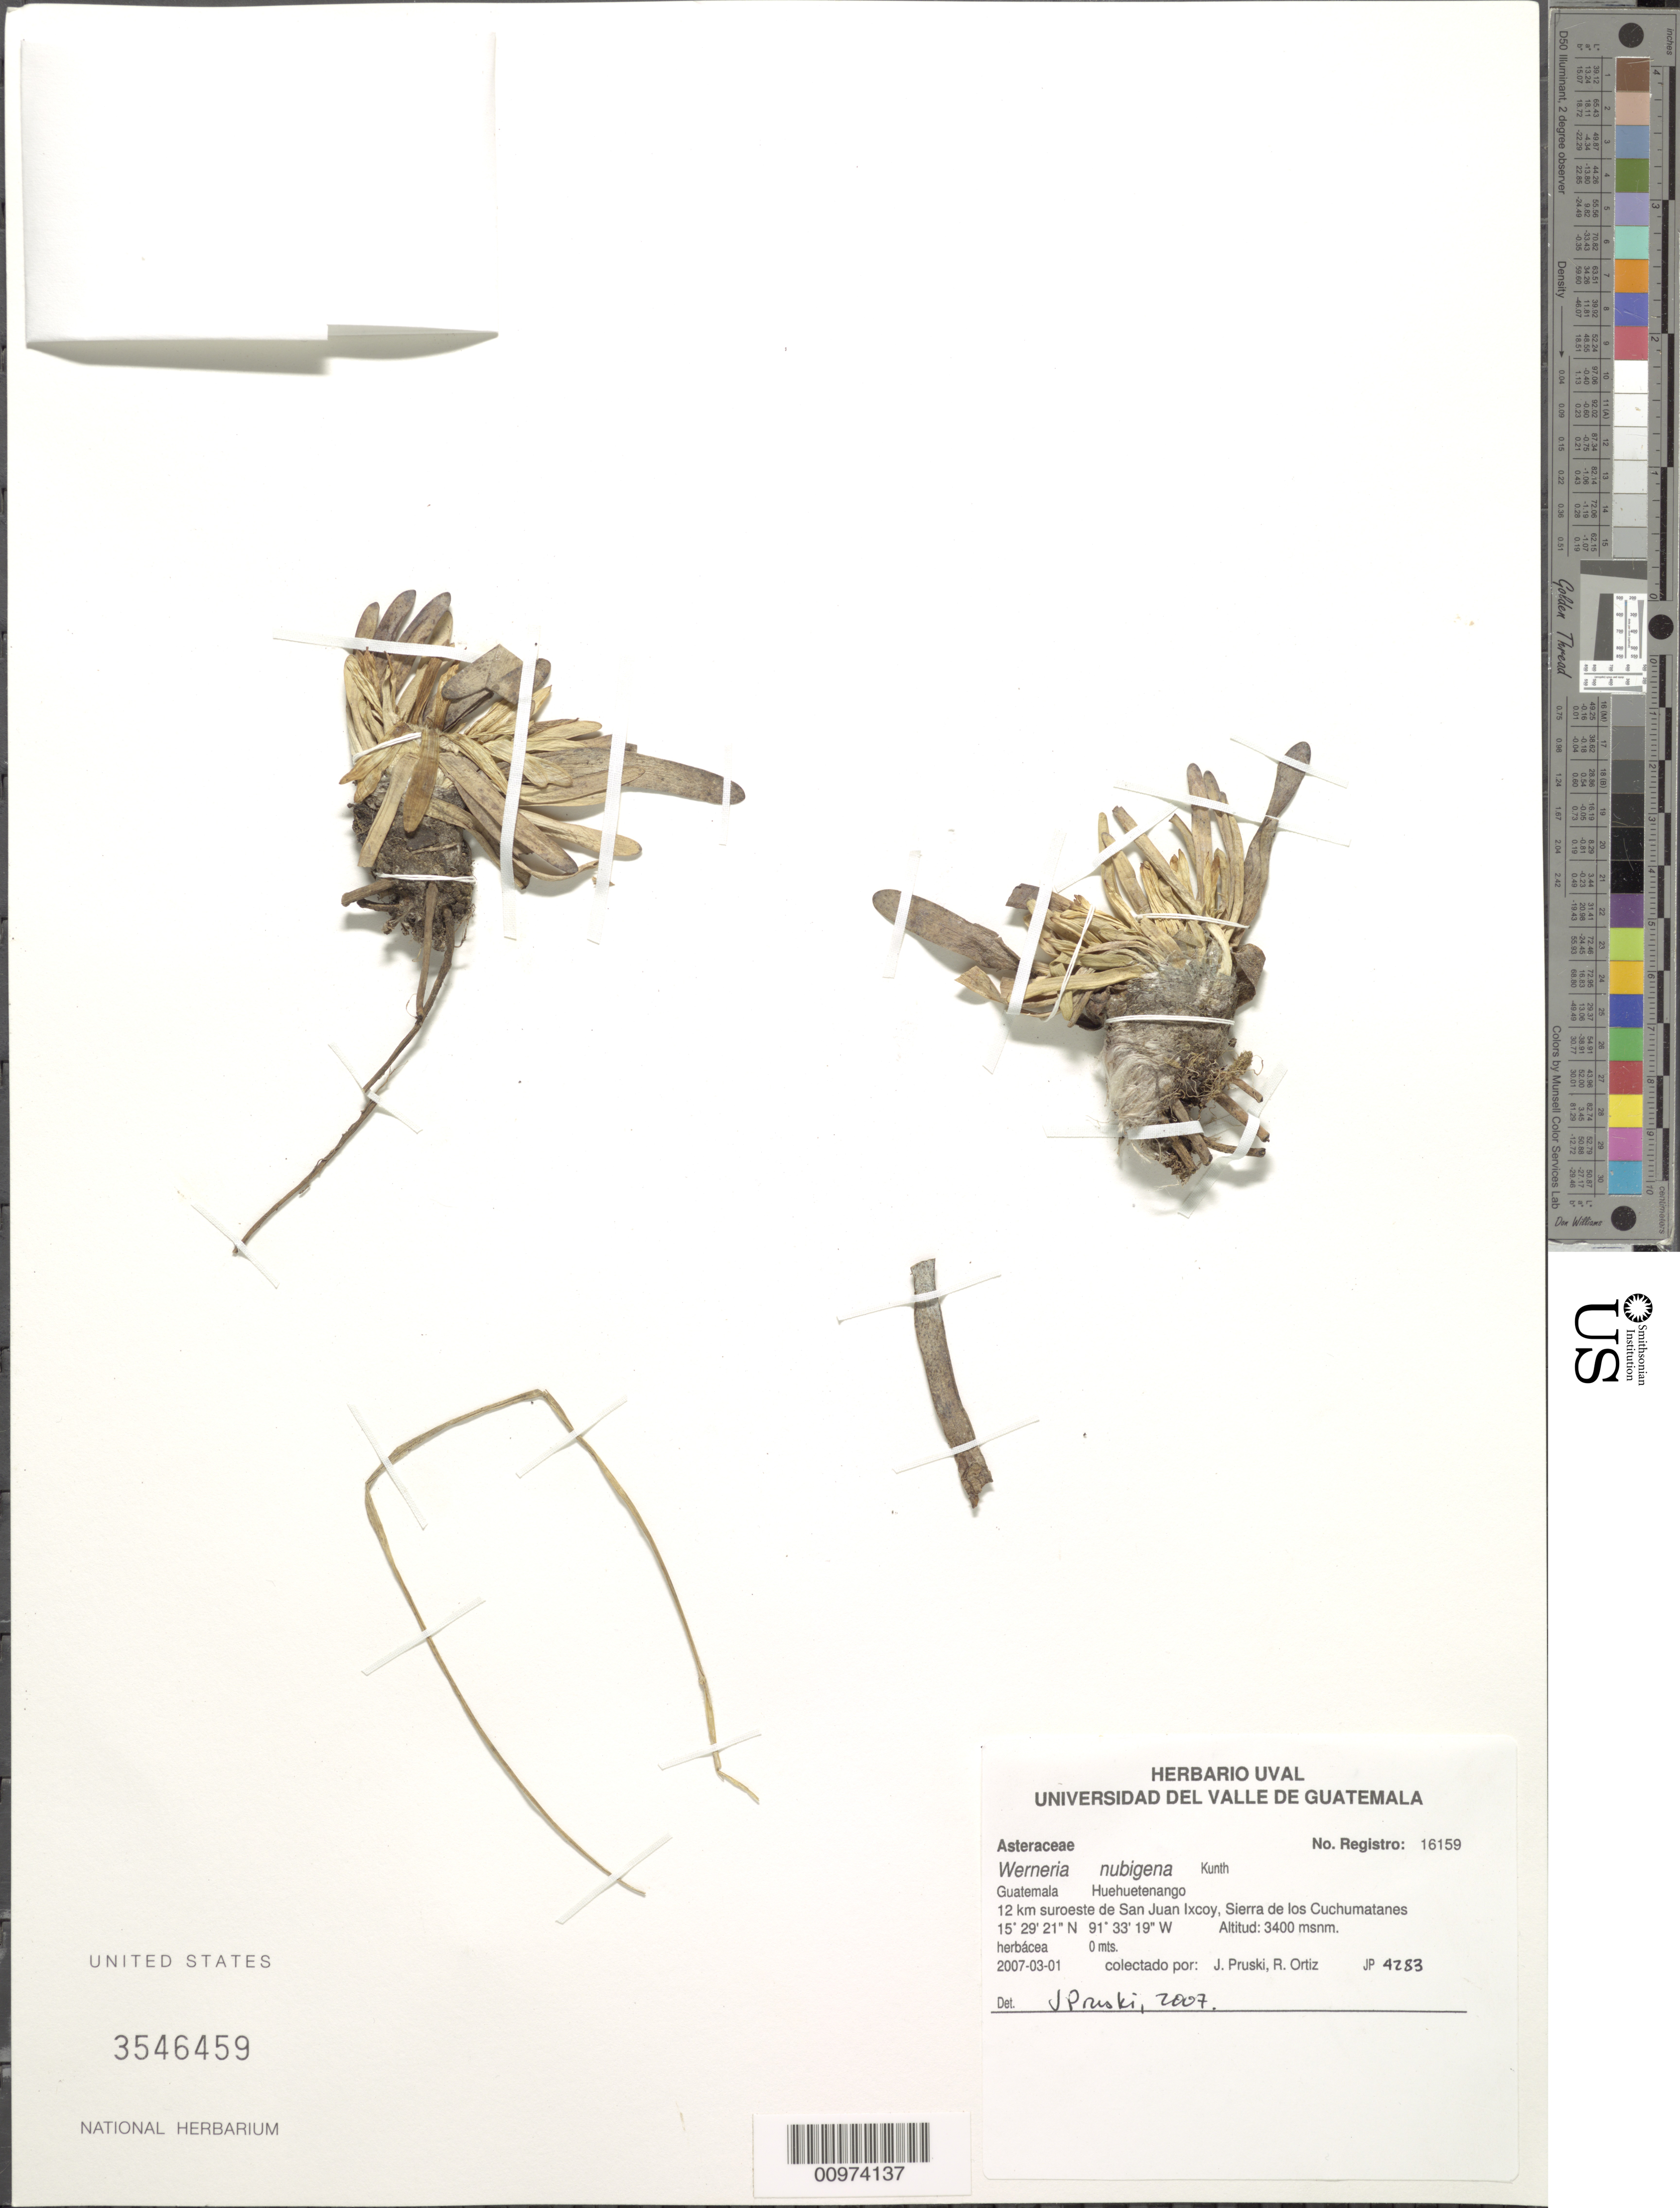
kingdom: Plantae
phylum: Tracheophyta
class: Magnoliopsida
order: Asterales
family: Asteraceae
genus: Werneria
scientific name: Werneria nubigena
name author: Kunth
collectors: J. F. Pruski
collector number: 4283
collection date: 1907-03-01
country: Guatemala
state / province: Huehuetenango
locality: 12 km suroeste de San juan Ixcoy, Sierra de los Cuchumatanes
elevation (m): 3400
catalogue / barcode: US 3546459